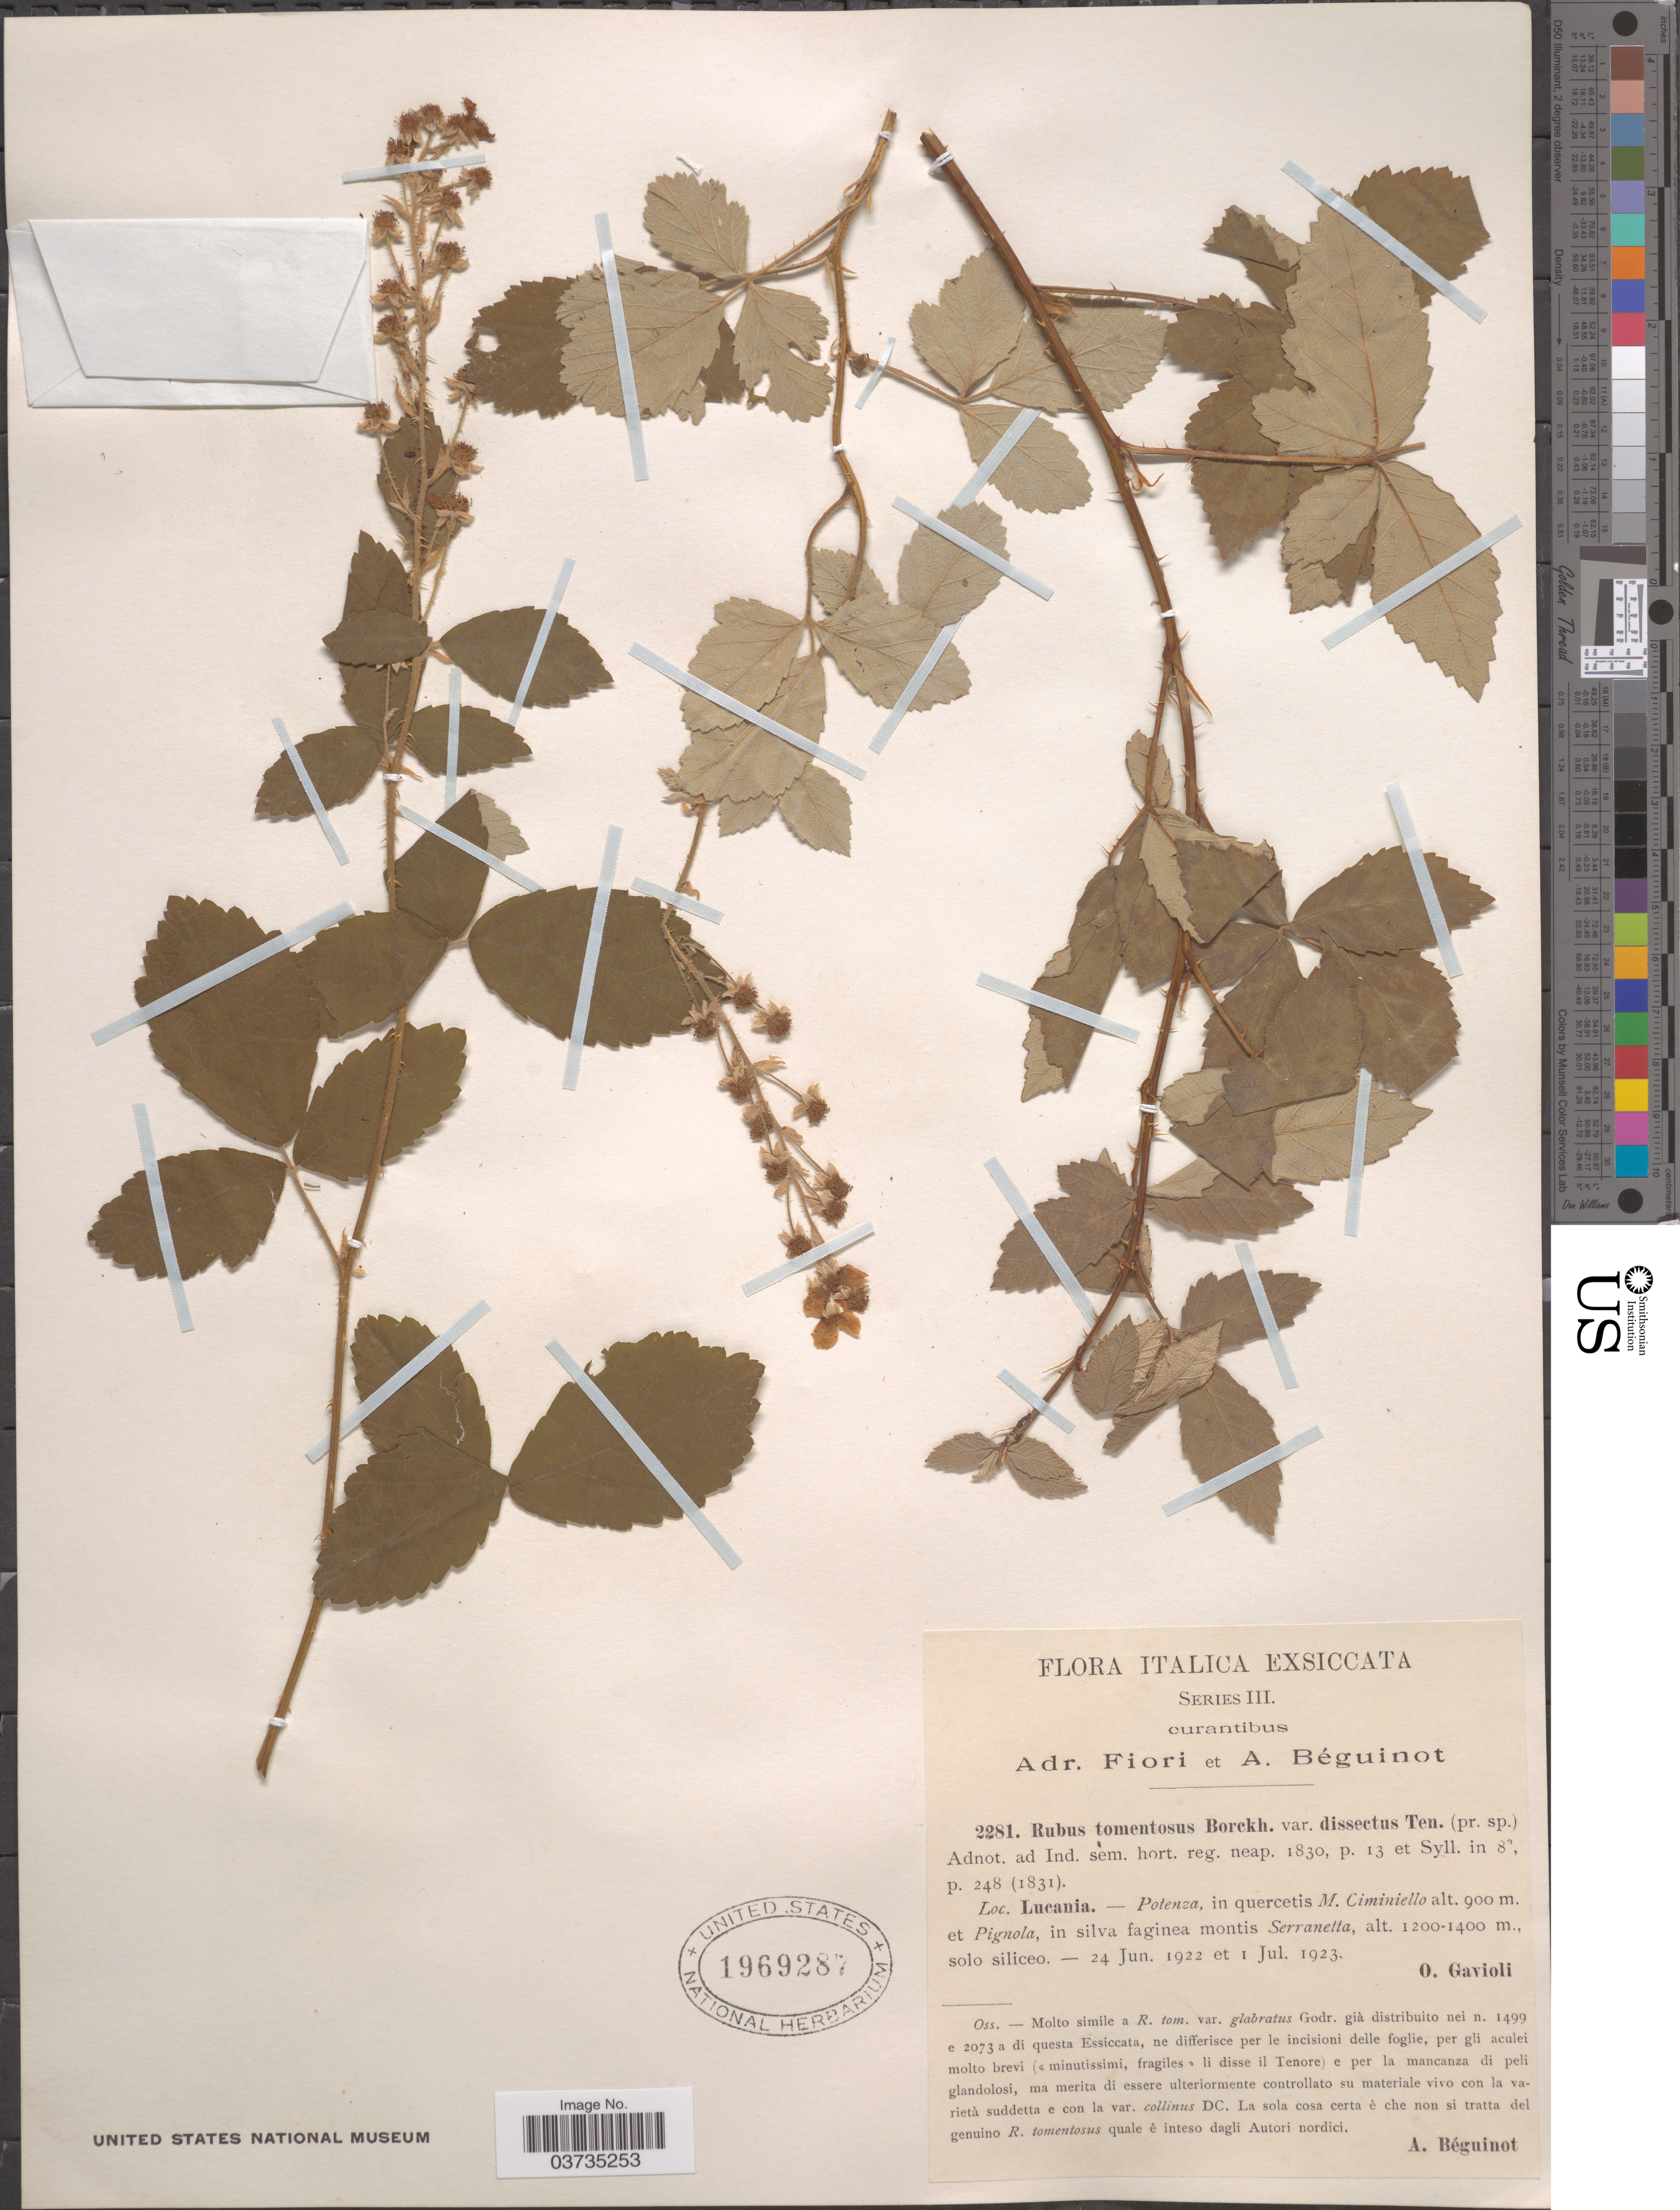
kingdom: Plantae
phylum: Tracheophyta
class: Magnoliopsida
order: Rosales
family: Rosaceae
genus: Rubus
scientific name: Rubus tomentosus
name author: Borkh.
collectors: O. Gavioli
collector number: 2281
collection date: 1922-06-24/1923-07-01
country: Italy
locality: Lucania. Potenza, in silva faginea montis Serranetta.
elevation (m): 900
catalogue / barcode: US 1969287